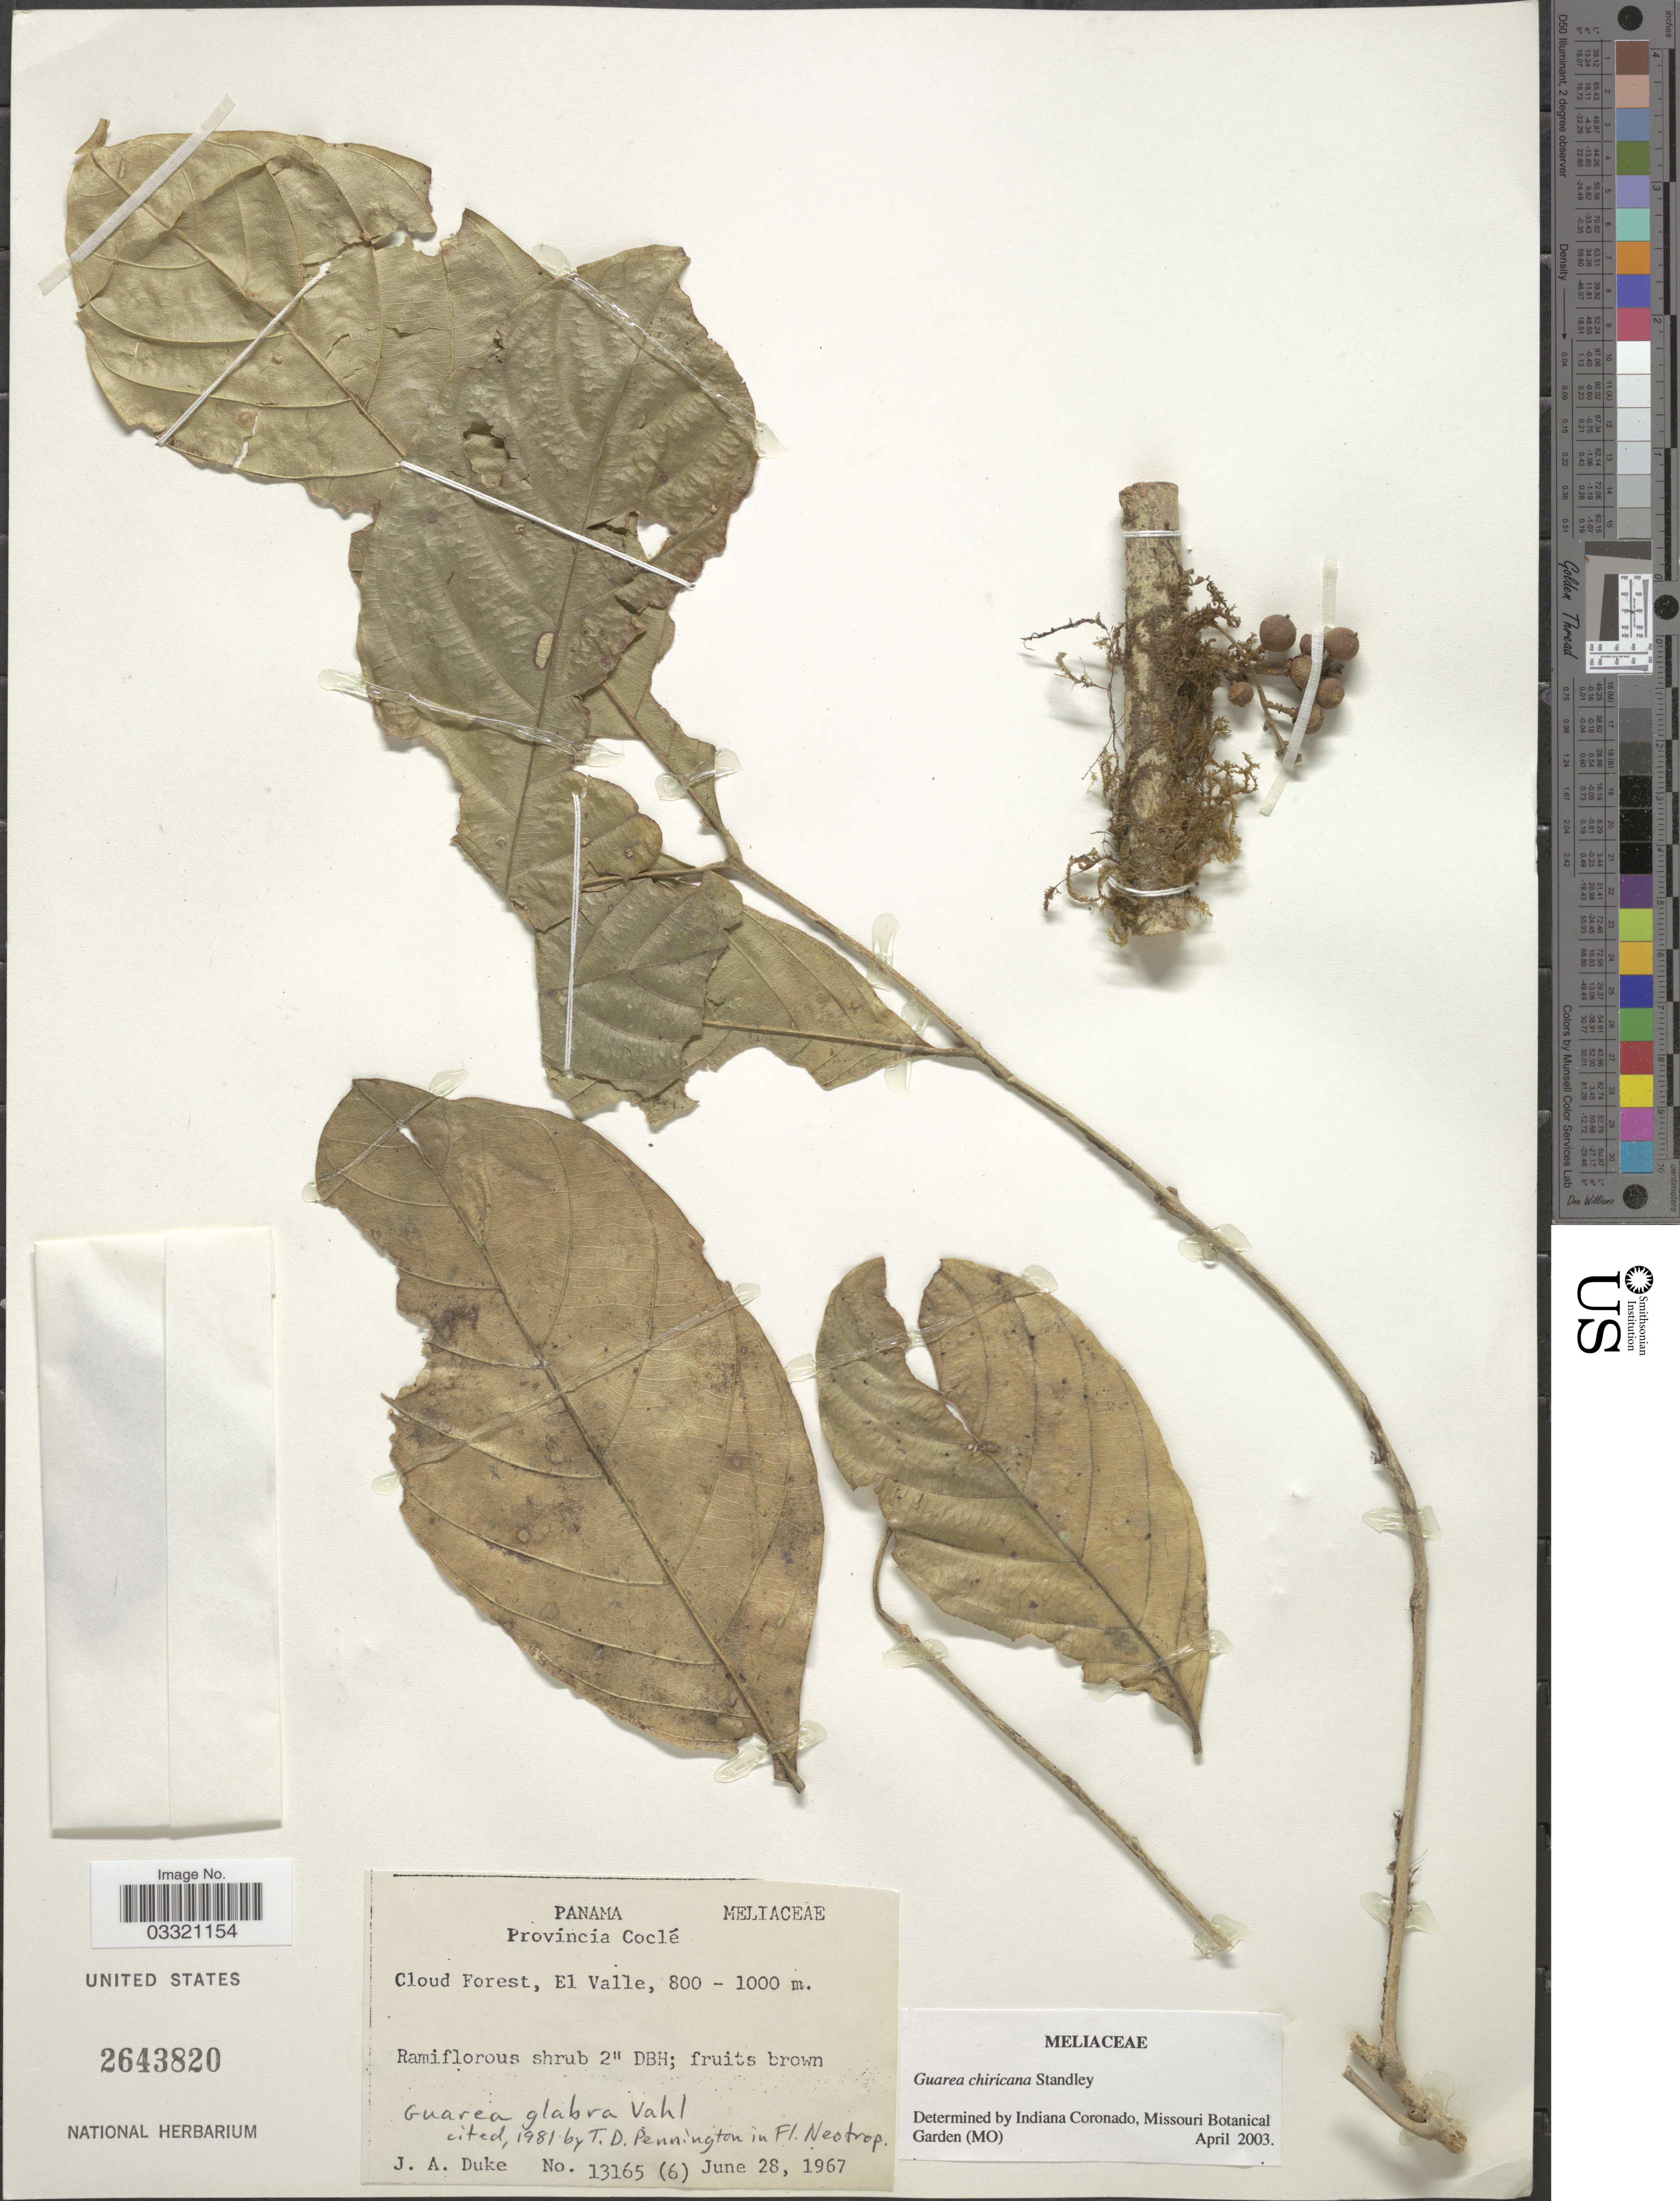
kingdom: Plantae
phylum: Tracheophyta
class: Magnoliopsida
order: Sapindales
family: Meliaceae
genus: Guarea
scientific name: Guarea chiricana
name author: Standl.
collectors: J. A. Duke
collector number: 13165 (6)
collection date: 1967-06-28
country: Panama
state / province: Coclé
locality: El Valle.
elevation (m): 800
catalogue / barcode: US 2643820